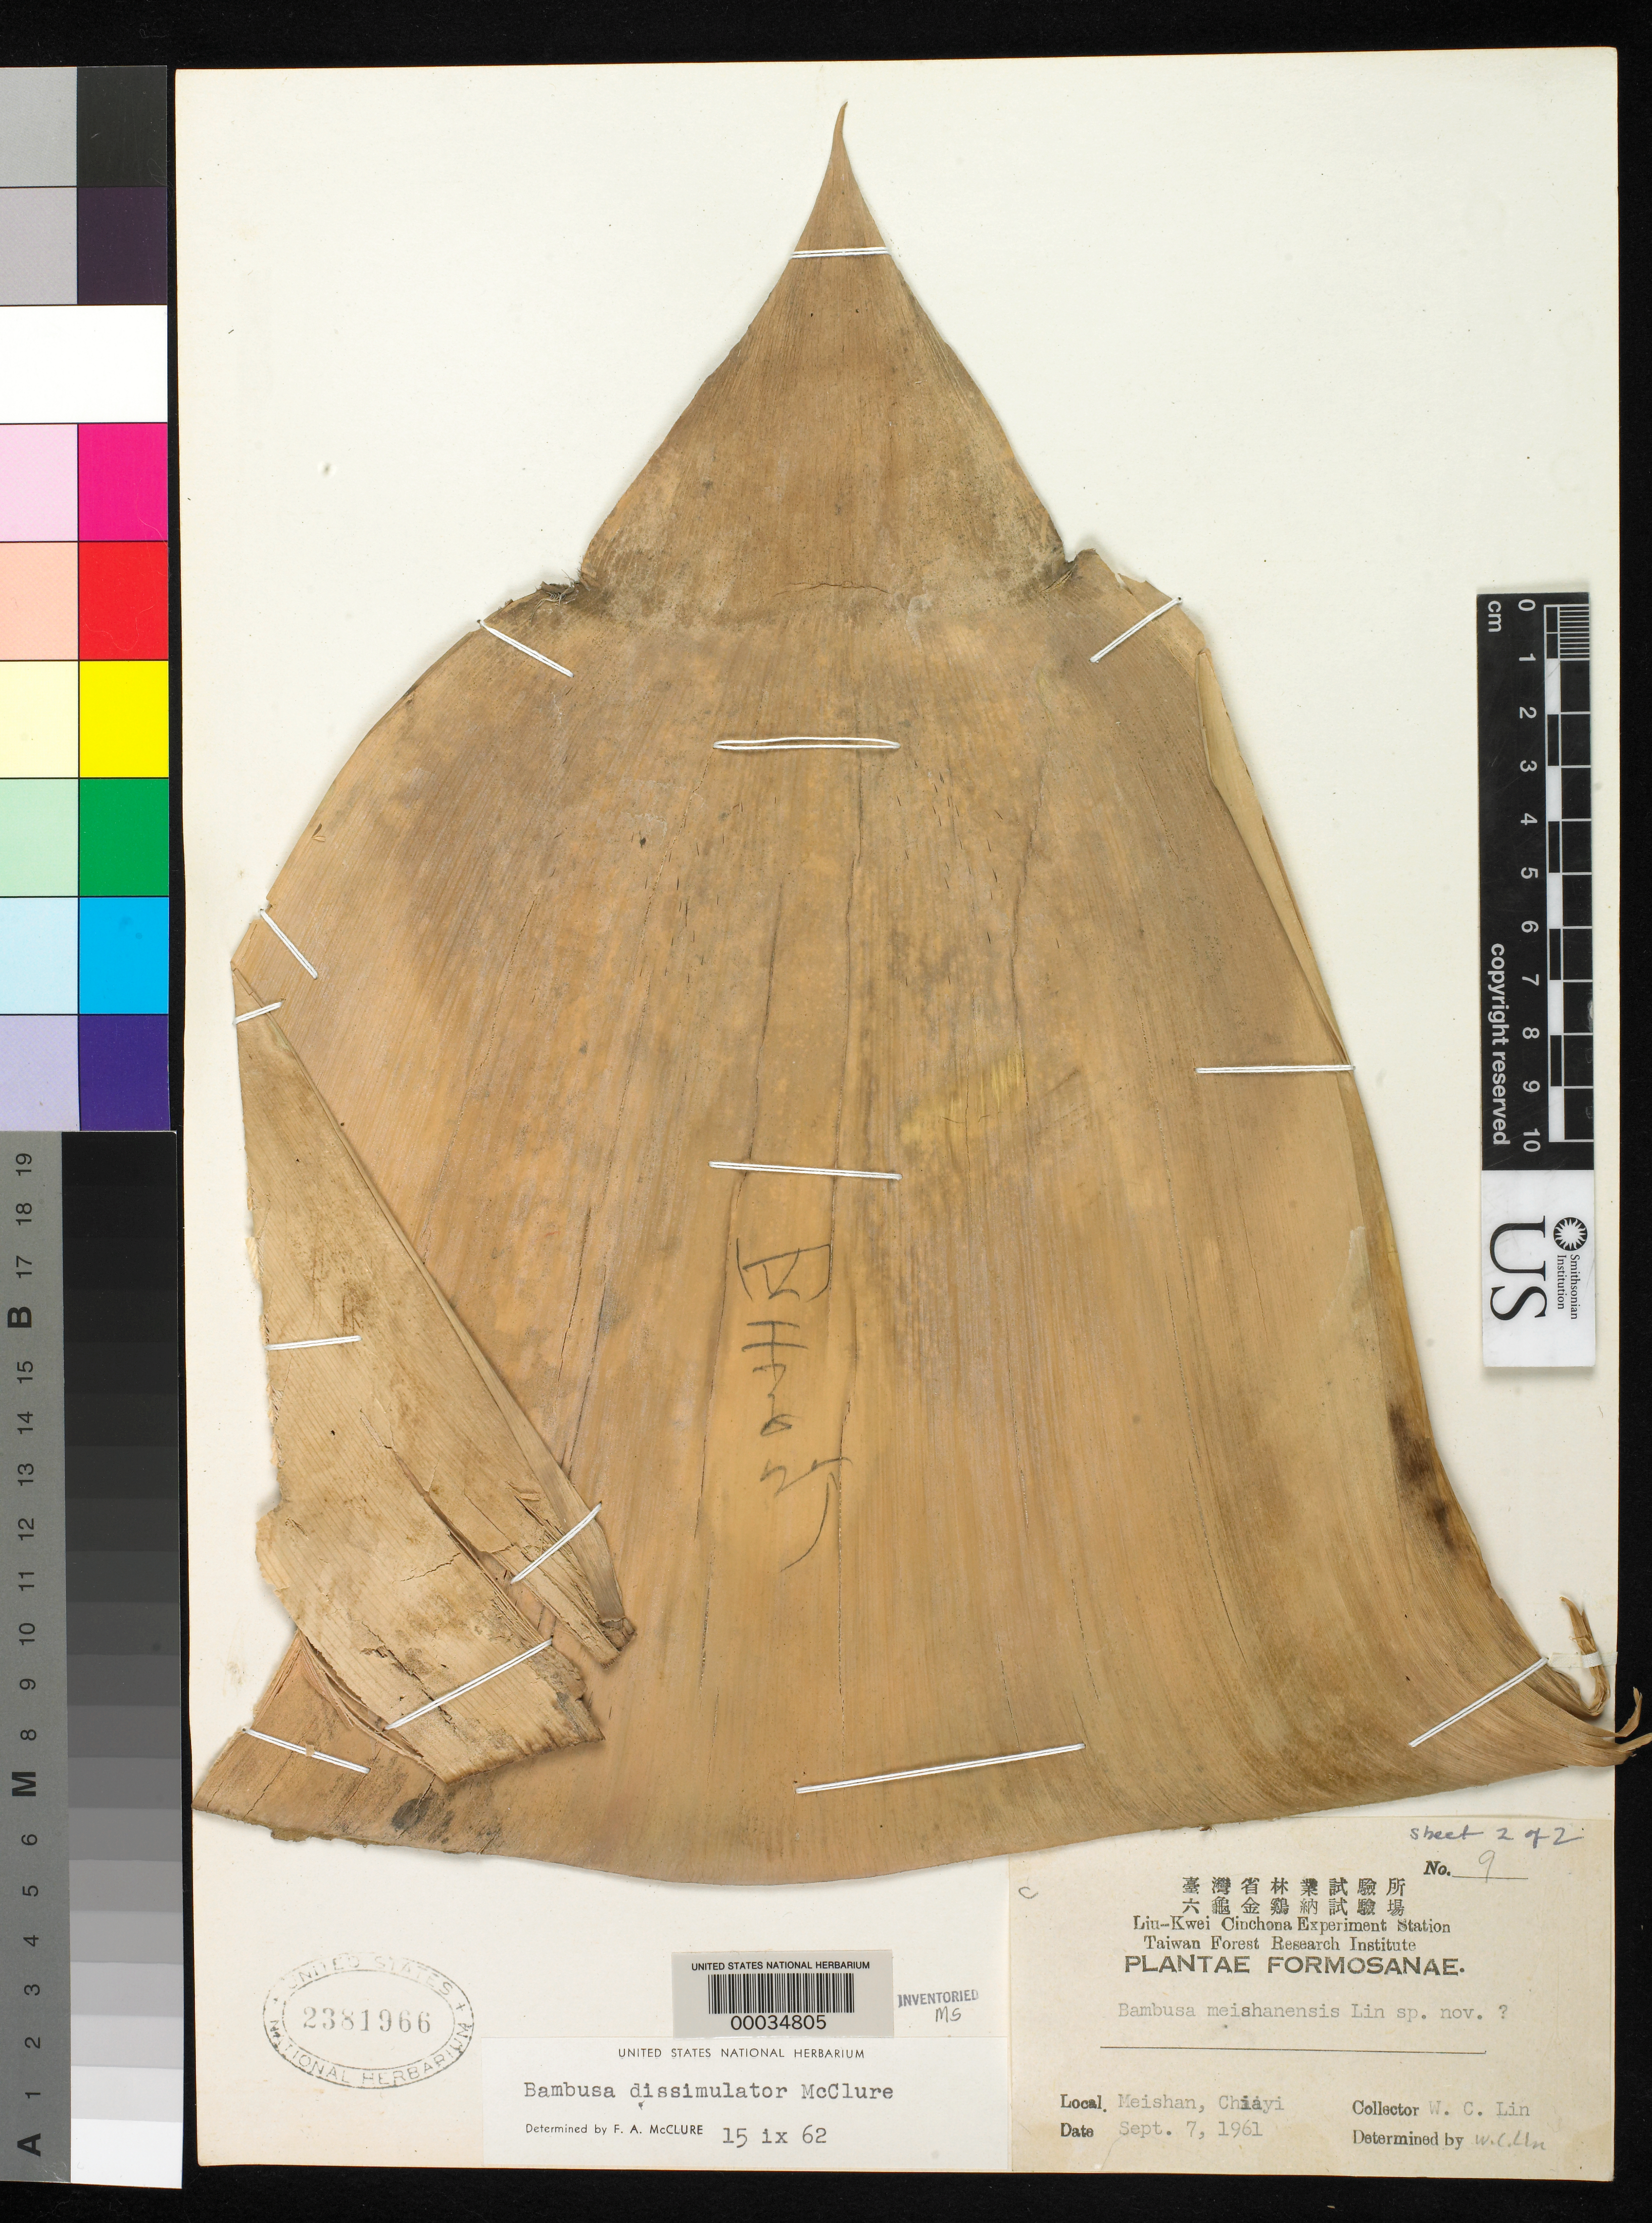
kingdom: Plantae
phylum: Tracheophyta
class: Liliopsida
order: Poales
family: Poaceae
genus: Bambusa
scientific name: Bambusa dissimulator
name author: McClure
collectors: W. Lin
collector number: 9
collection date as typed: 07 Sep 1961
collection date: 1961-09-07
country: Taiwan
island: Taiwan [Formosa]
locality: Meishan, chiayi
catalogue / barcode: US 2381966